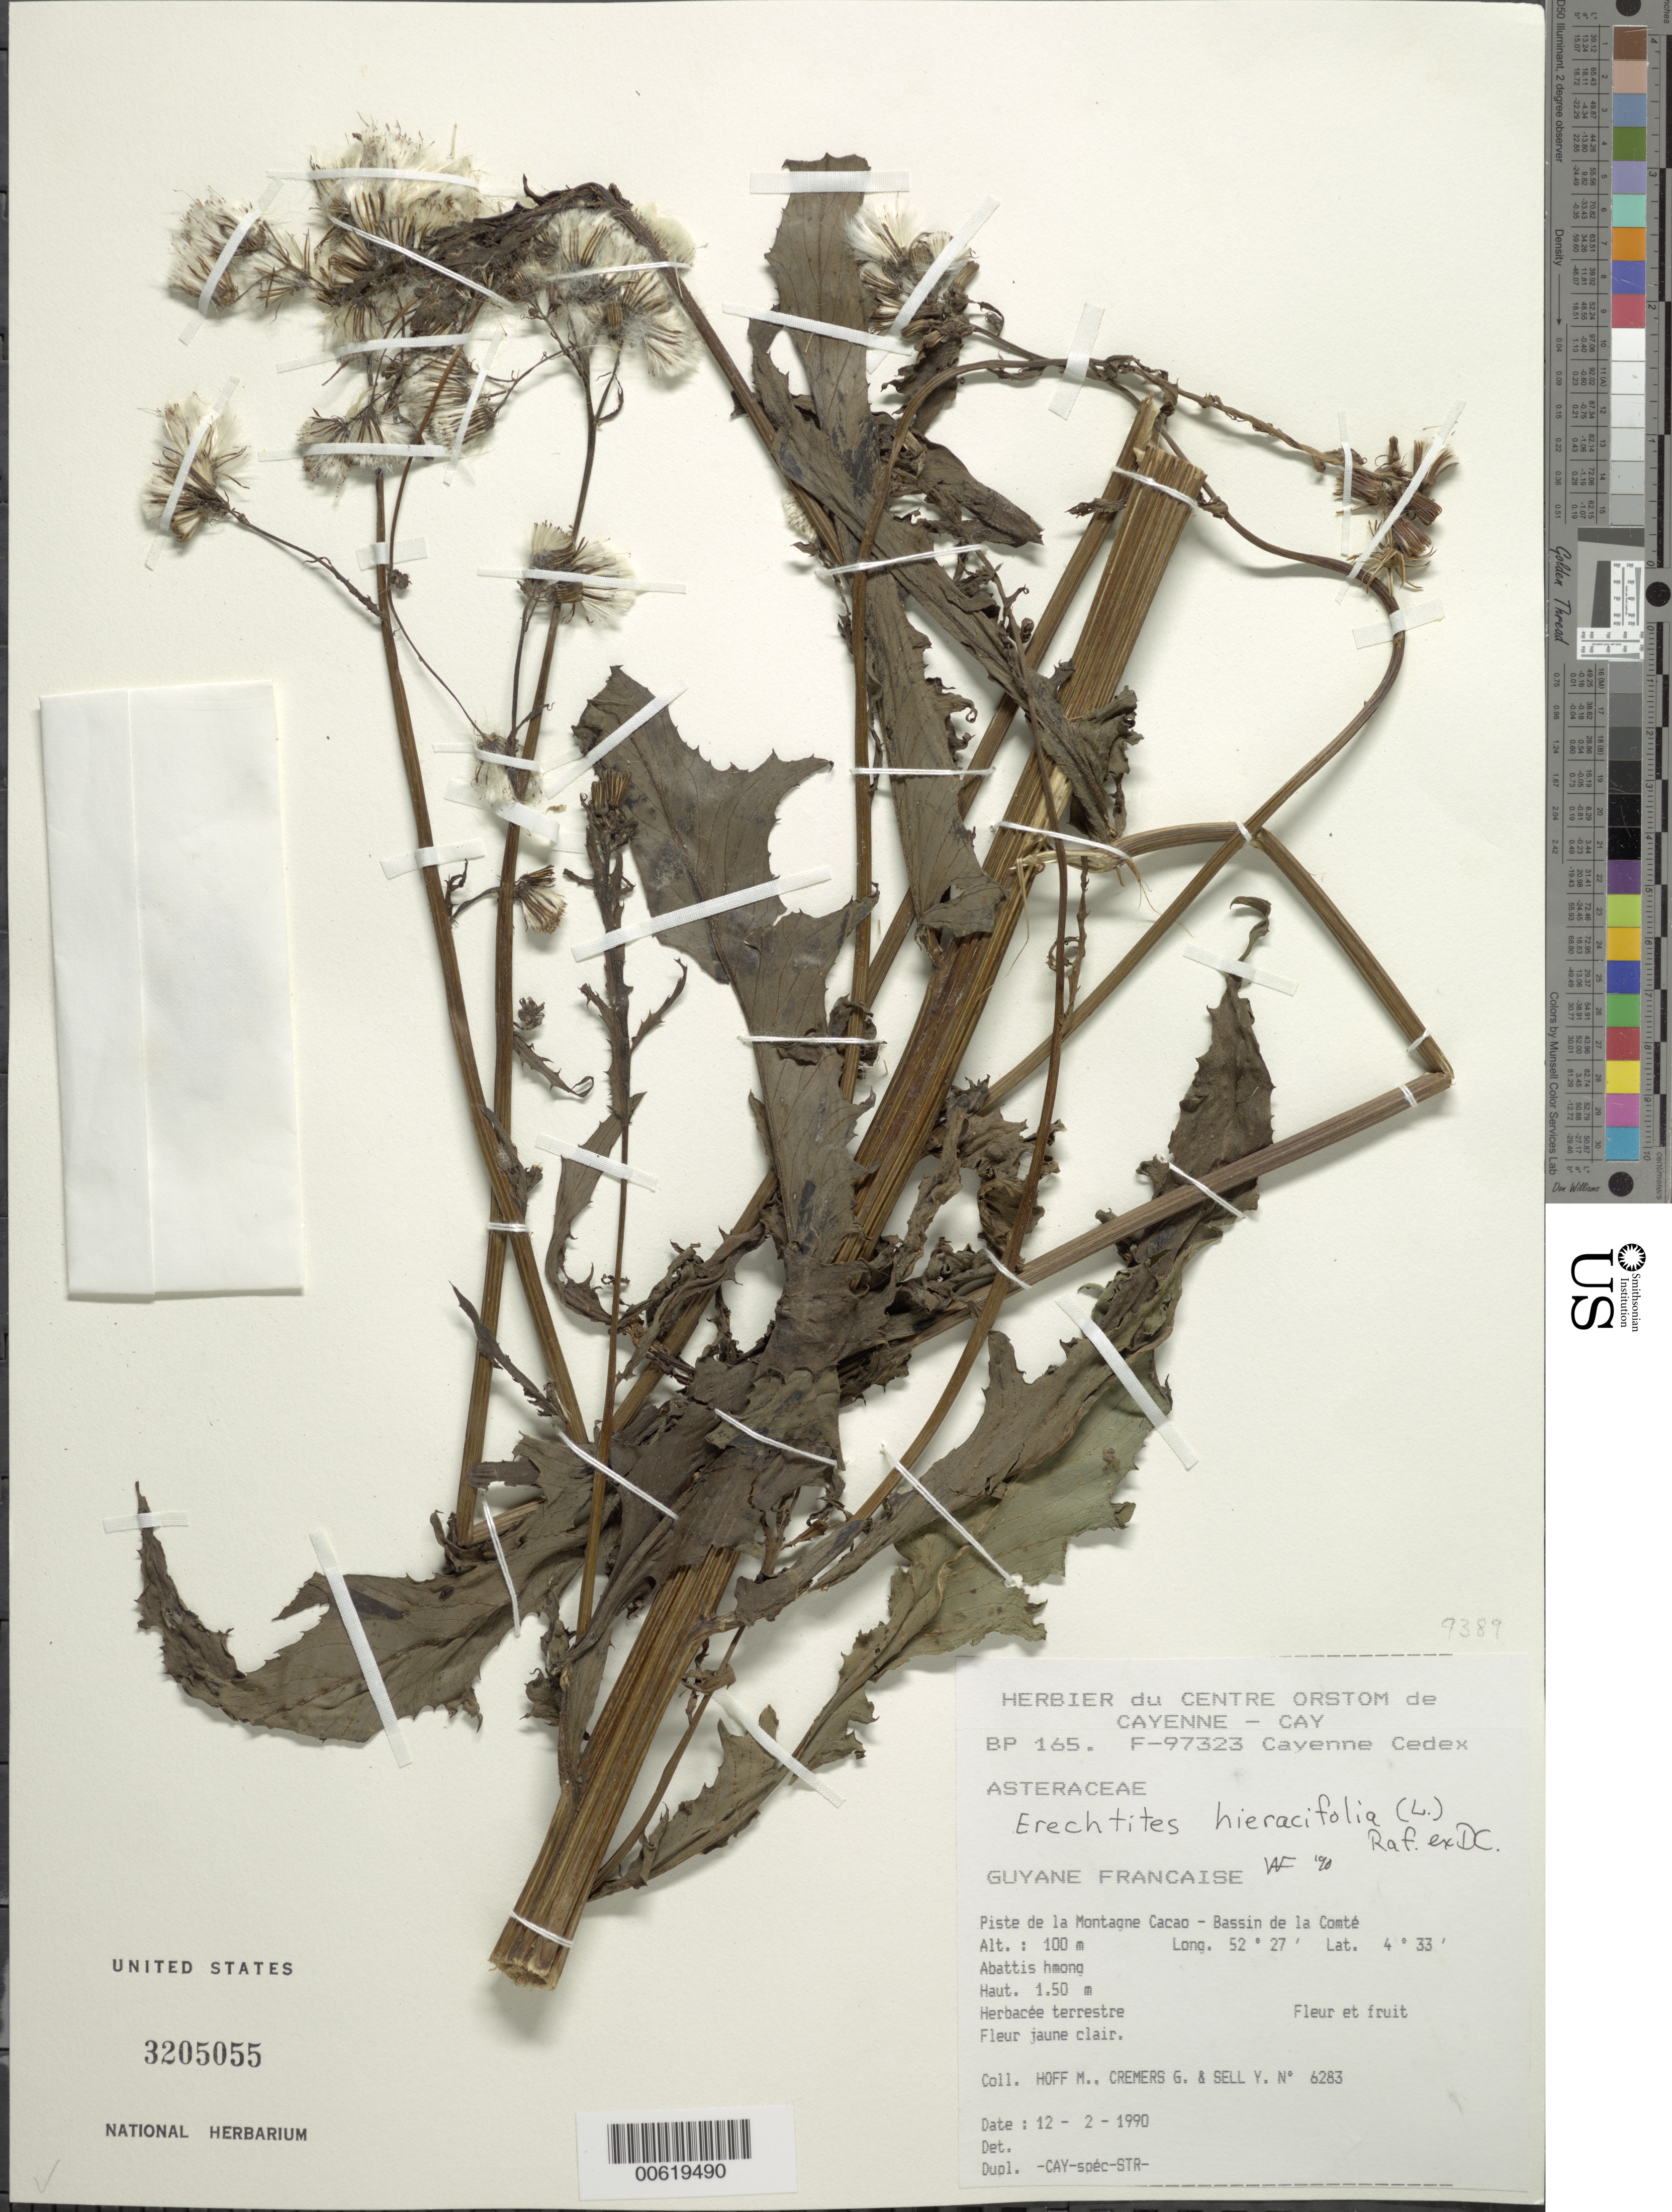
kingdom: Plantae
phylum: Tracheophyta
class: Magnoliopsida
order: Asterales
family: Asteraceae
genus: Erechtites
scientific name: Erechtites hieraciifolius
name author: (L.) Raf. ex DC.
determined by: Funk, Vicki A., (BOT), Smithsonian Institution - National Museum of Natural History (UNITED STATES)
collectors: M. Hoff, G. Cremers & Y. Sell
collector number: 6283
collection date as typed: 12-Feb-90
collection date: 1990-02-12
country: French Guiana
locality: Piste de la Montagne Cacao, Bassin de la Comté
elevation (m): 100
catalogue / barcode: US 3205055